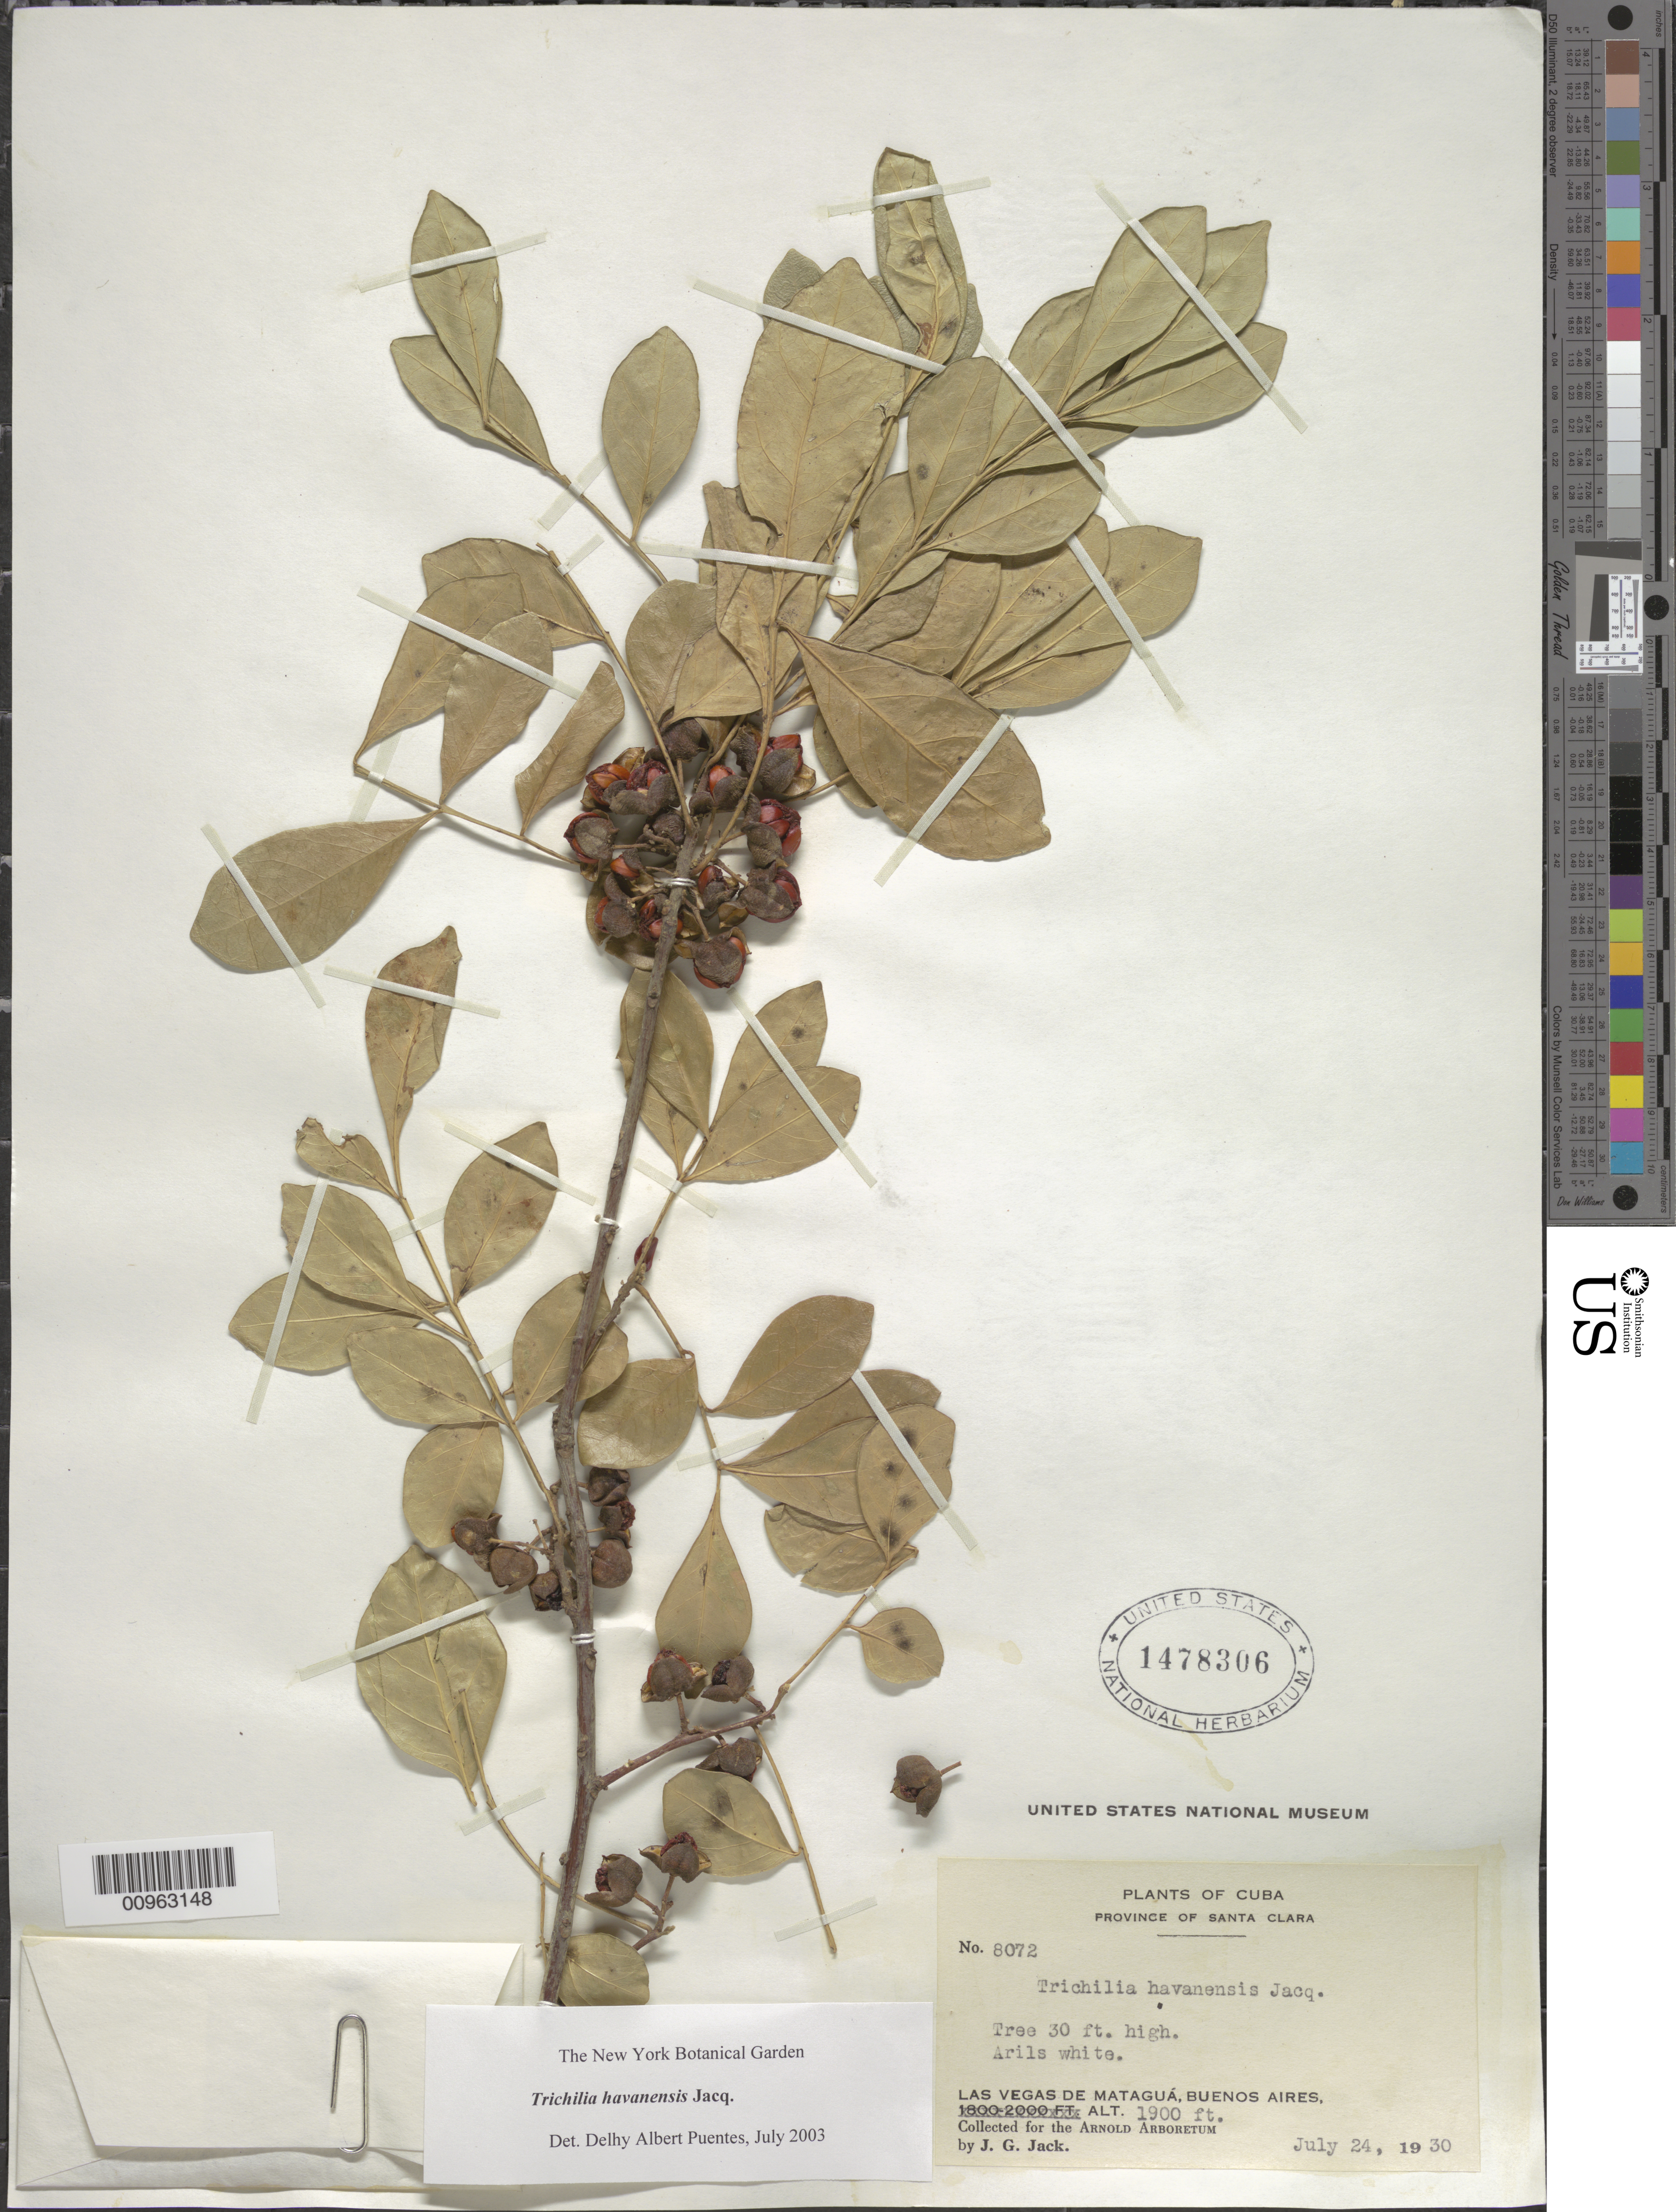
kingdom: Plantae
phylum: Tracheophyta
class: Magnoliopsida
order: Sapindales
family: Meliaceae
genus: Trichilia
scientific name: Trichilia havanensis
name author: Jacq.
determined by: Puentes, D. A.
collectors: J. G. Jack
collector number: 8072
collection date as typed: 24 Jul 1930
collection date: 1930-07-24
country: Cuba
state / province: Las Villas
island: Cuba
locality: Las Vegas de Mataguá, Buenos Aires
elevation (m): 579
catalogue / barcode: US 1478306